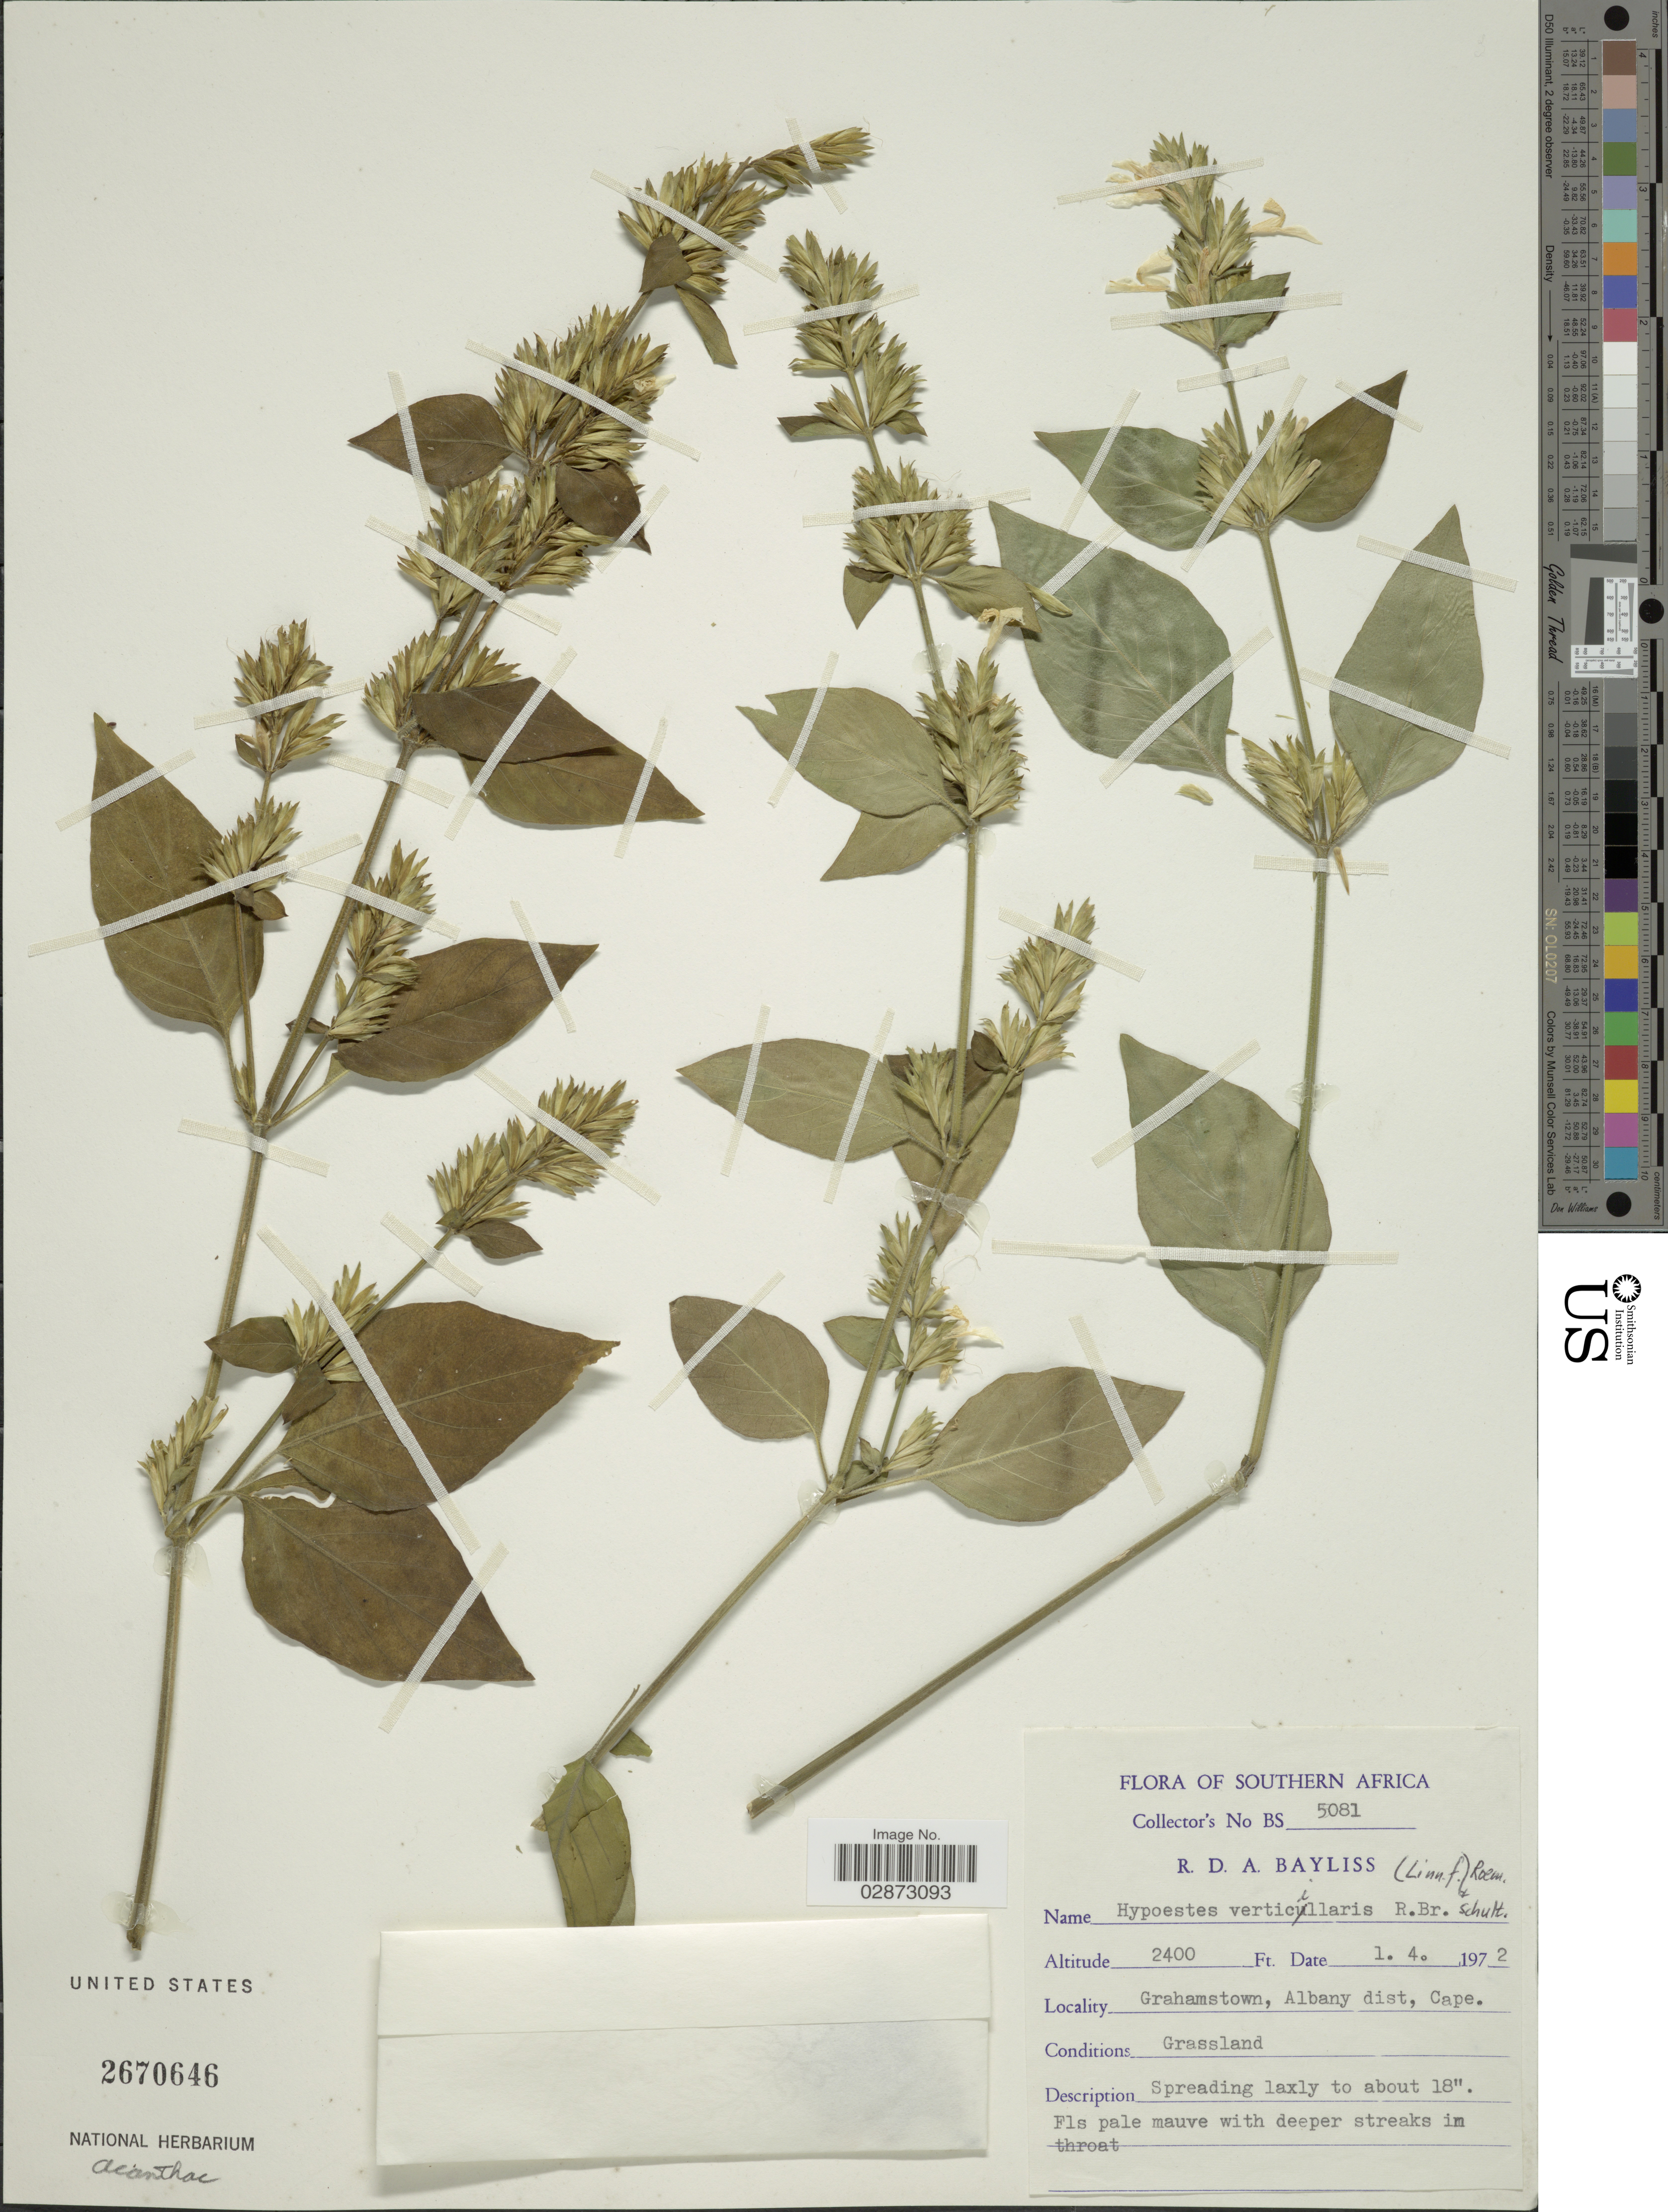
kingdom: Plantae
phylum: Tracheophyta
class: Magnoliopsida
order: Lamiales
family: Acanthaceae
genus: Hypoestes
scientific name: Hypoestes verticillaris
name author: (L. f.) Sol.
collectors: R. Bayliss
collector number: BS5081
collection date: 1972-04-01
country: South Africa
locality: Southern Africa. Grahamstown, Albany dist, Cape.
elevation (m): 732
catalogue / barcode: US 2670646